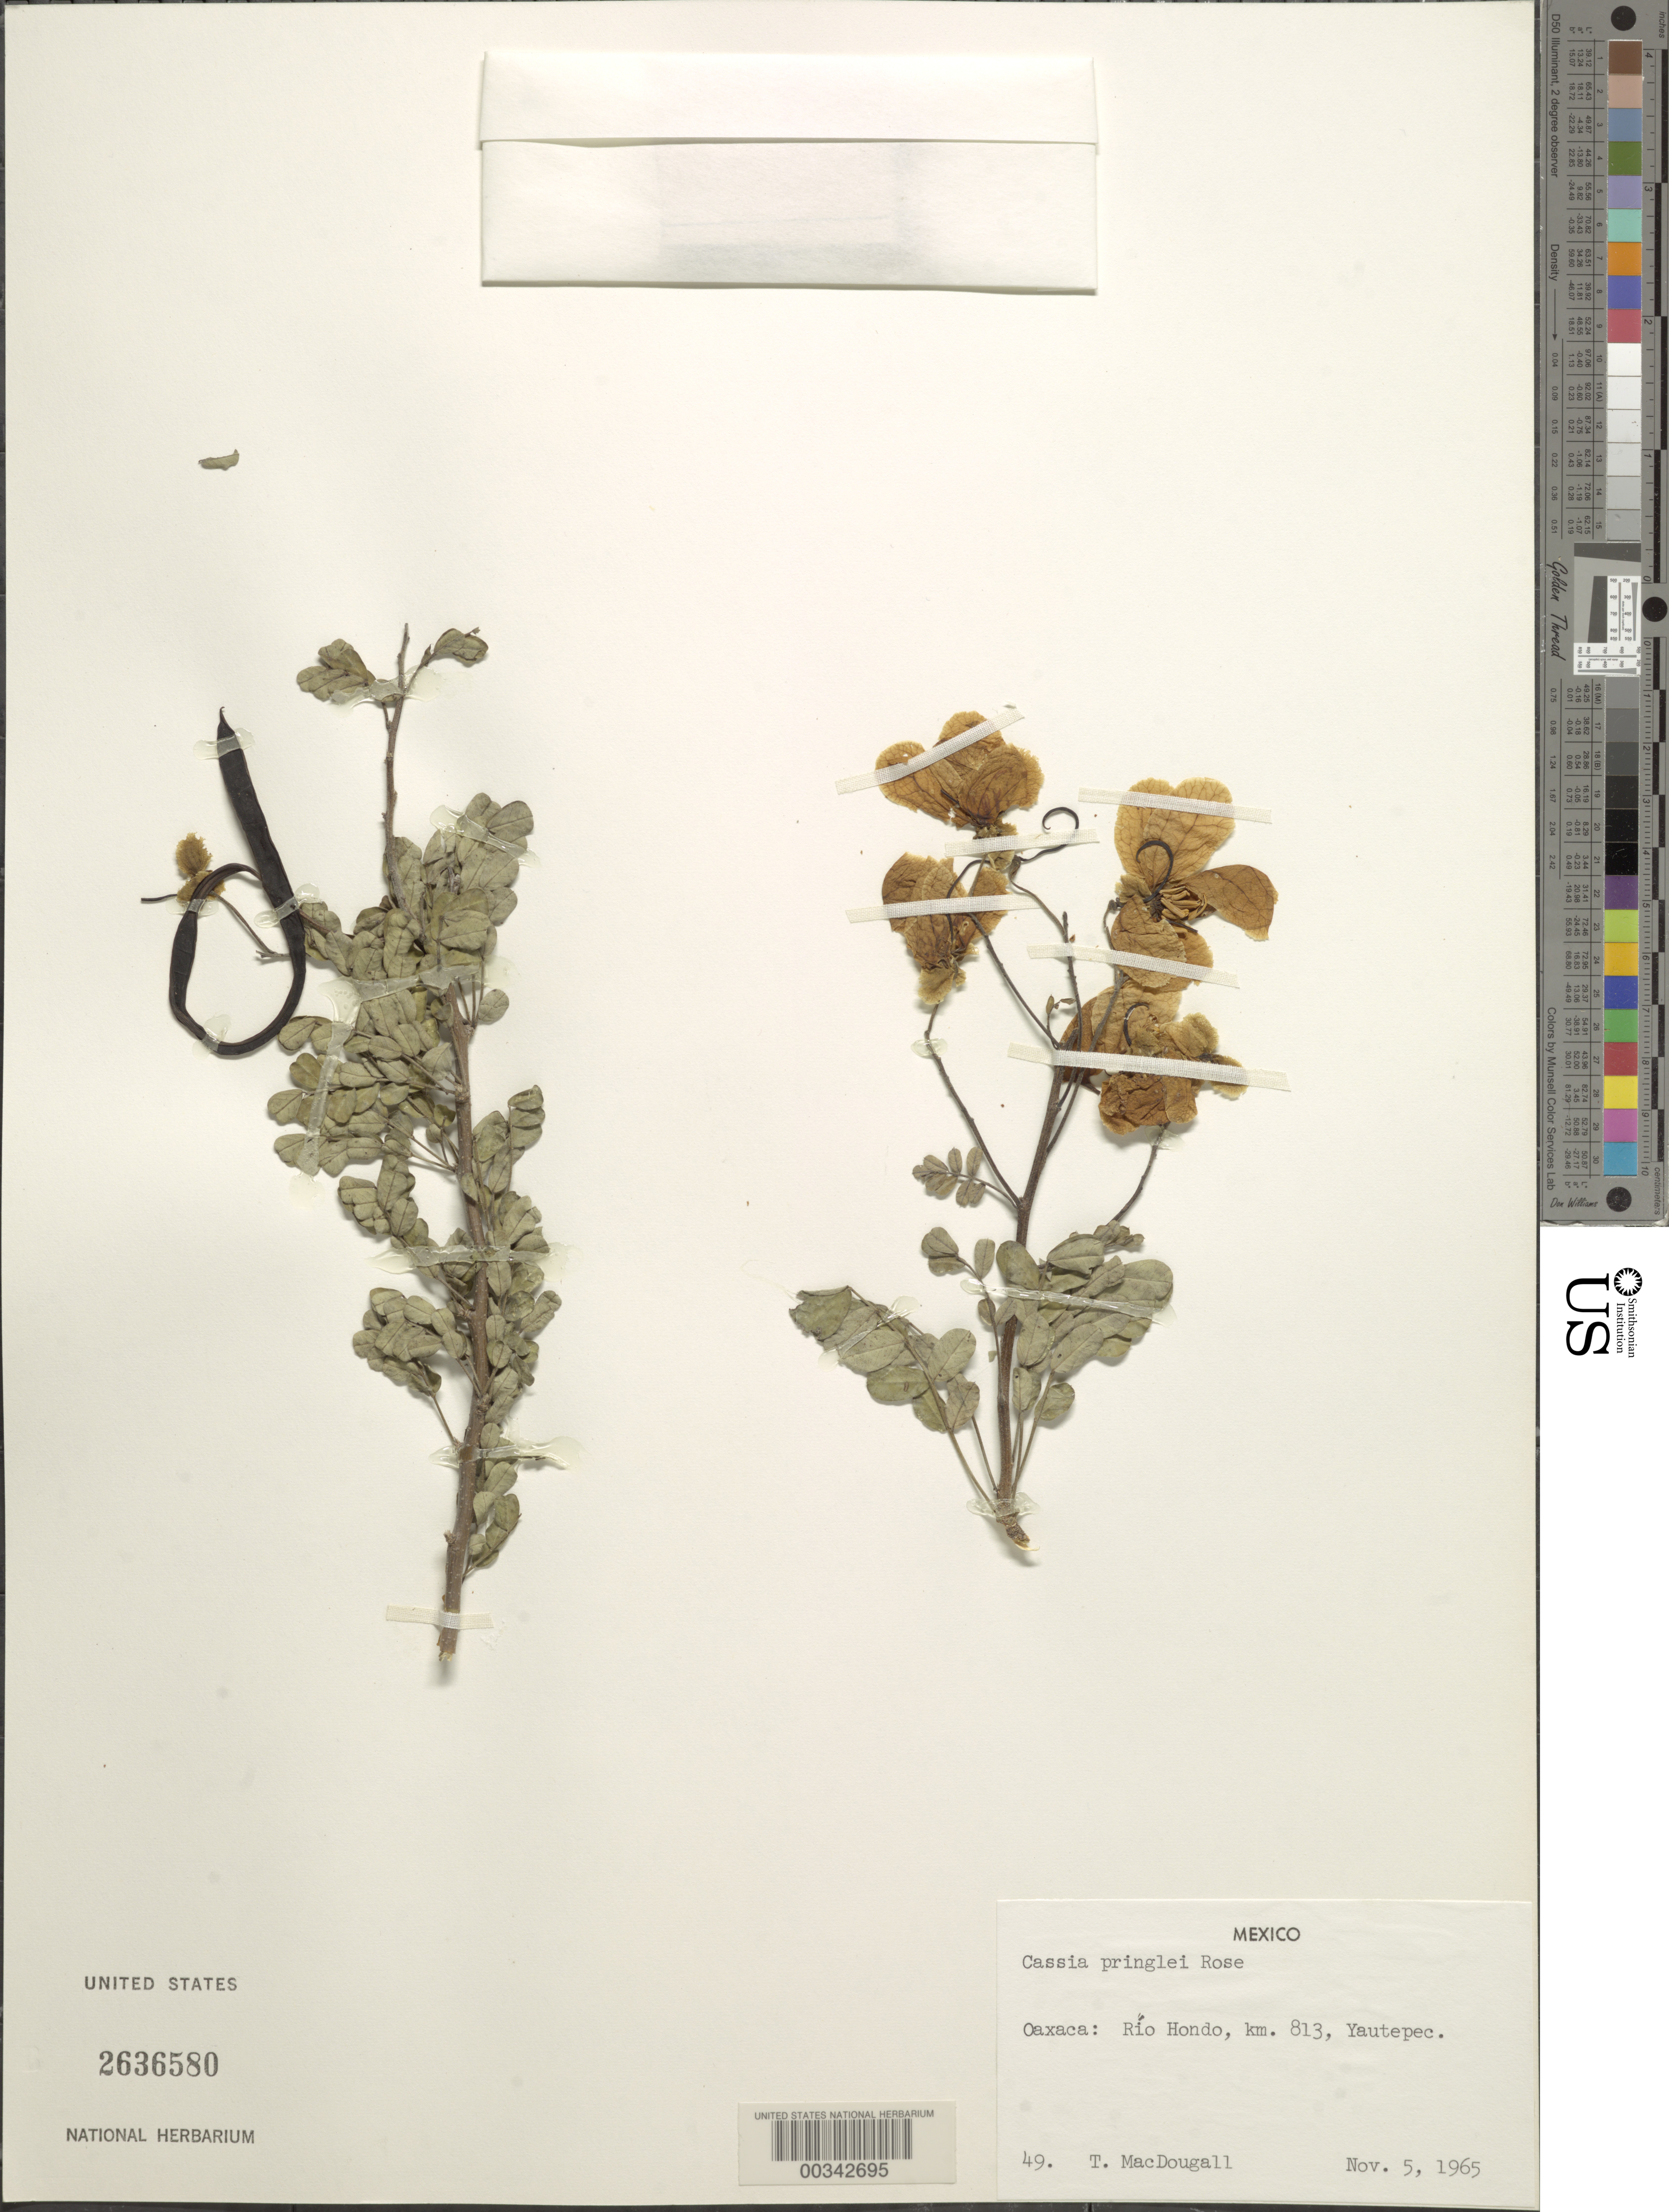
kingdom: Plantae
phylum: Tracheophyta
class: Magnoliopsida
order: Fabales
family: Fabaceae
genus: Senna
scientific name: Senna wislizeni var. pringlei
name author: (Rose) H.S. Irwin & Barneby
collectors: T. Macdougall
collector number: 49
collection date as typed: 05 Nov 1965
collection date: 1965-11-05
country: Mexico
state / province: Oaxaca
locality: Rio hondo, km 813, yautepec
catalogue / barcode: US 2636580